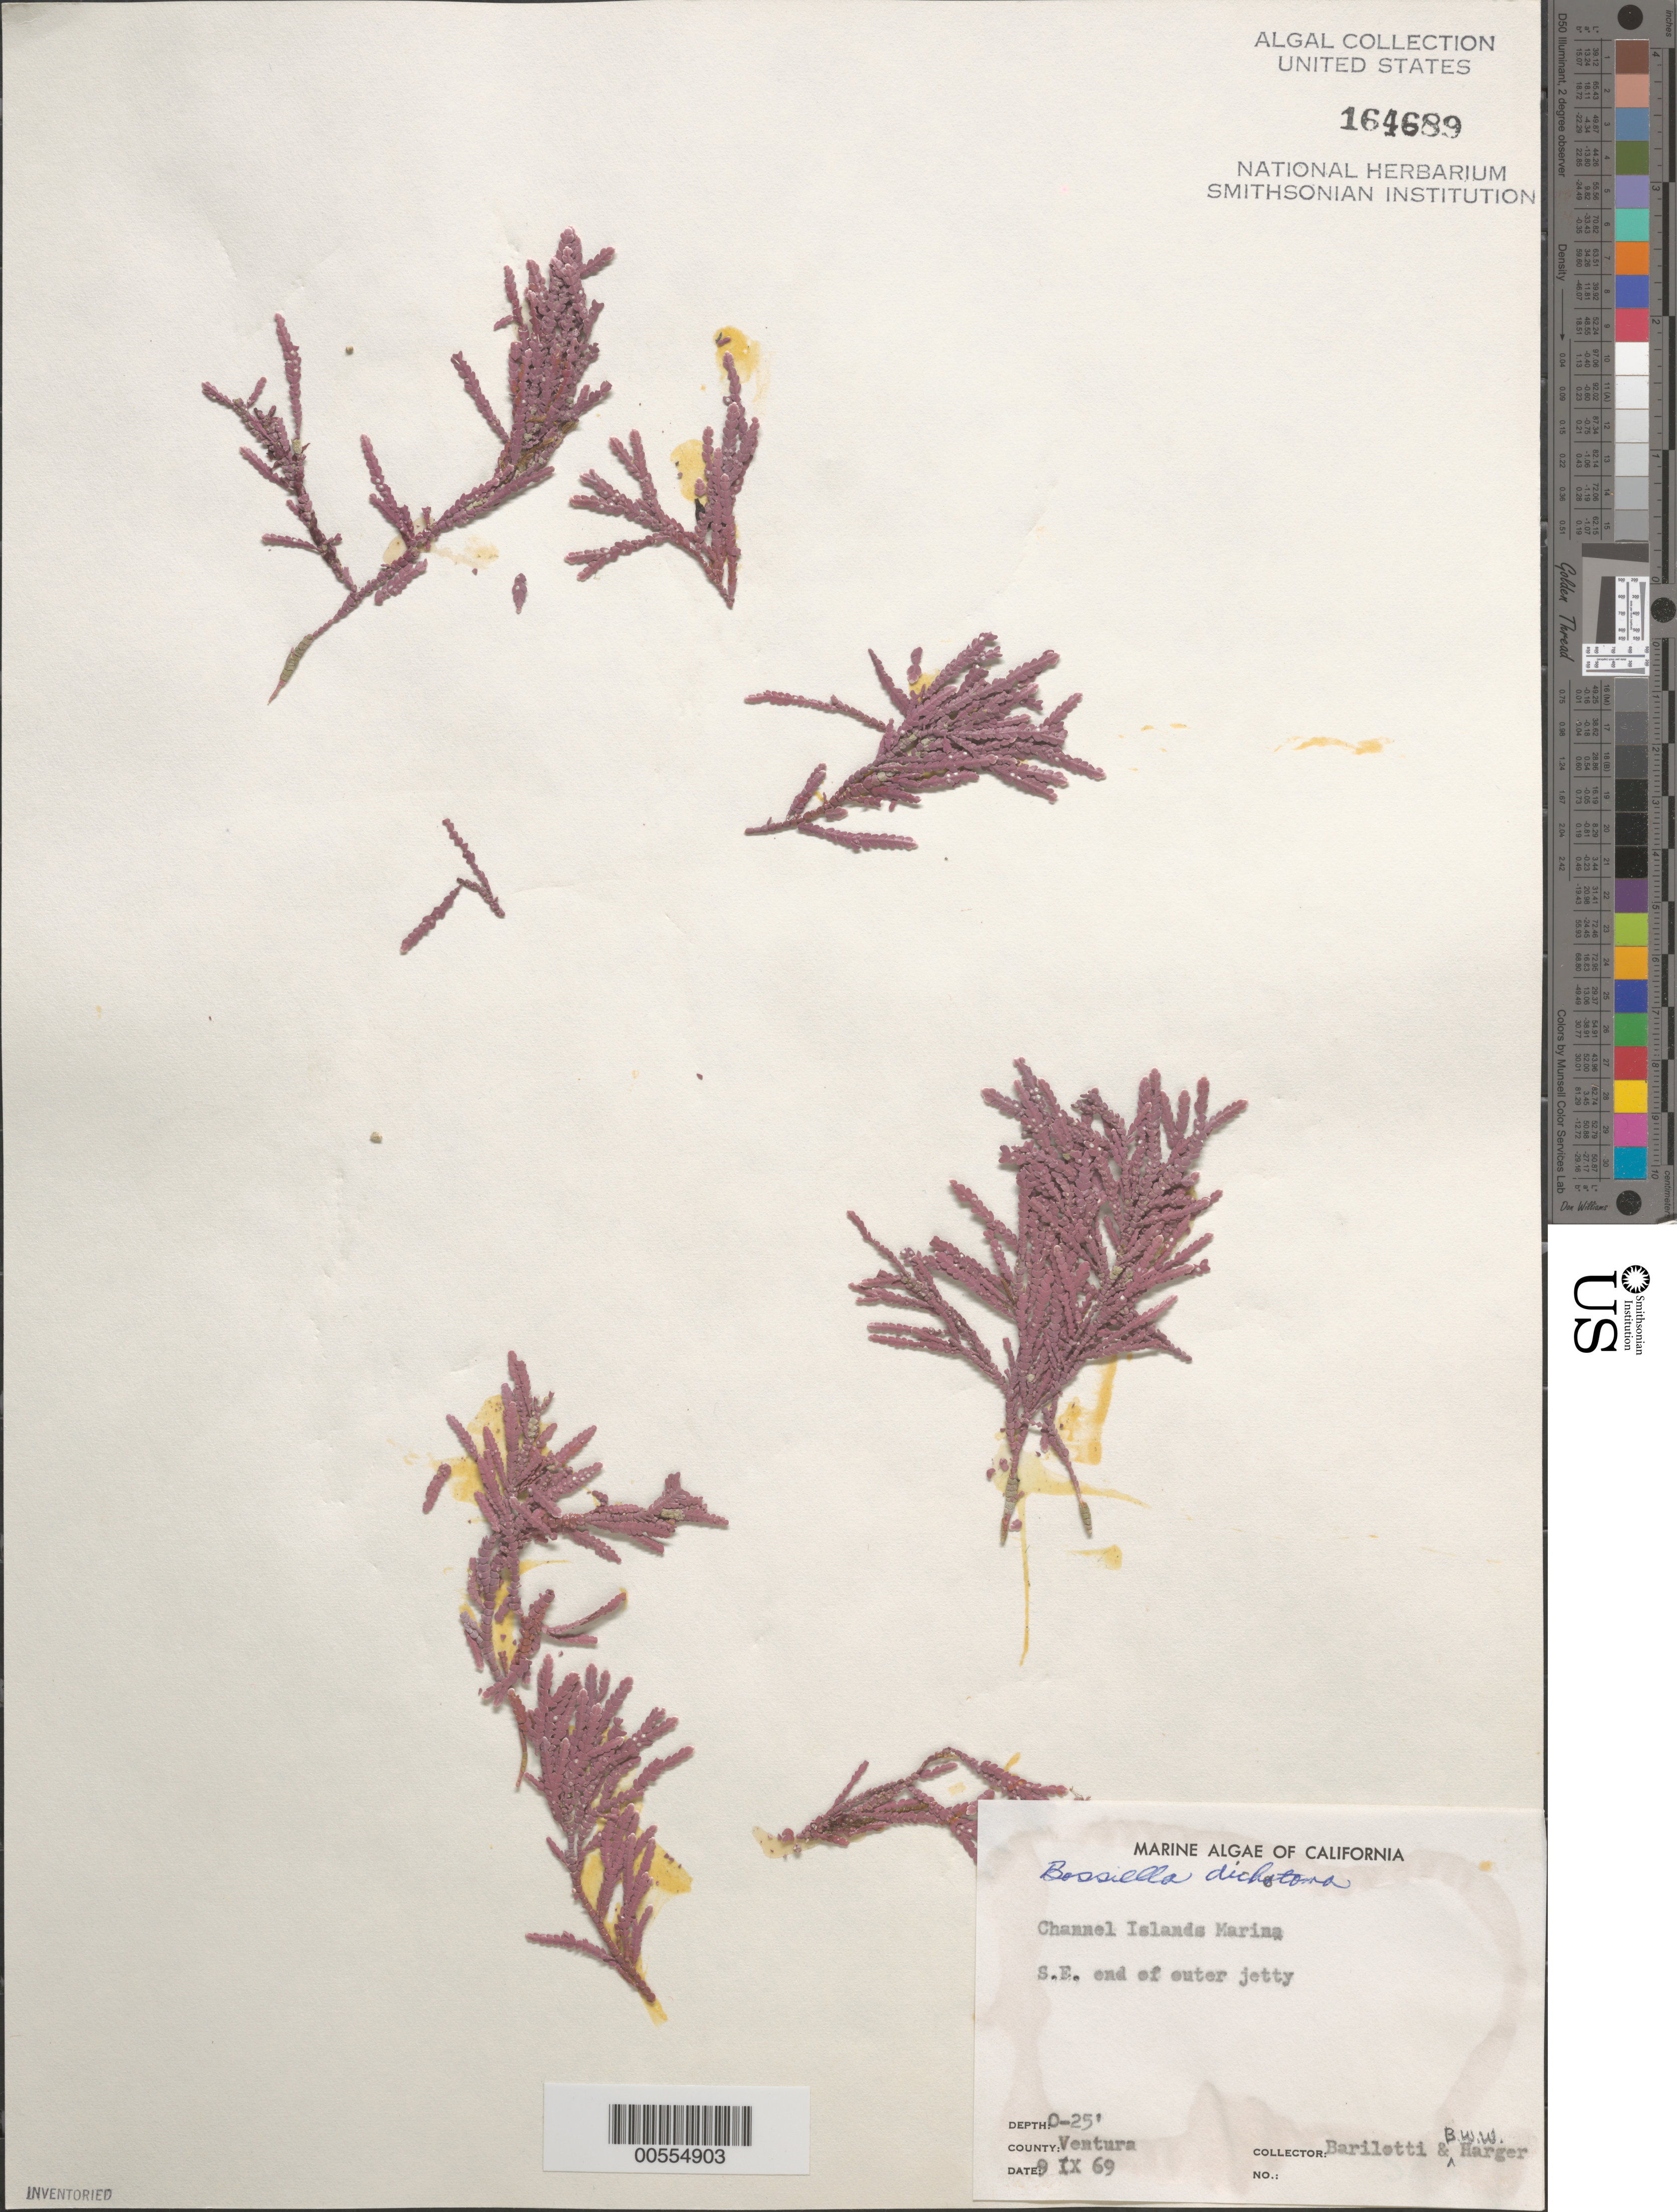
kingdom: Plantae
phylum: Rhodophyta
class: Florideophyceae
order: Corallinales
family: Corallinaceae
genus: Bossiella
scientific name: Bossiella dichotoma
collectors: D. C. Barilotti & B. W. Harger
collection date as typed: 09 Sep 1969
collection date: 1969-09-09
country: United States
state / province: California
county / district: Ventura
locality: Channel Islands Marina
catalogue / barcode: US 164689